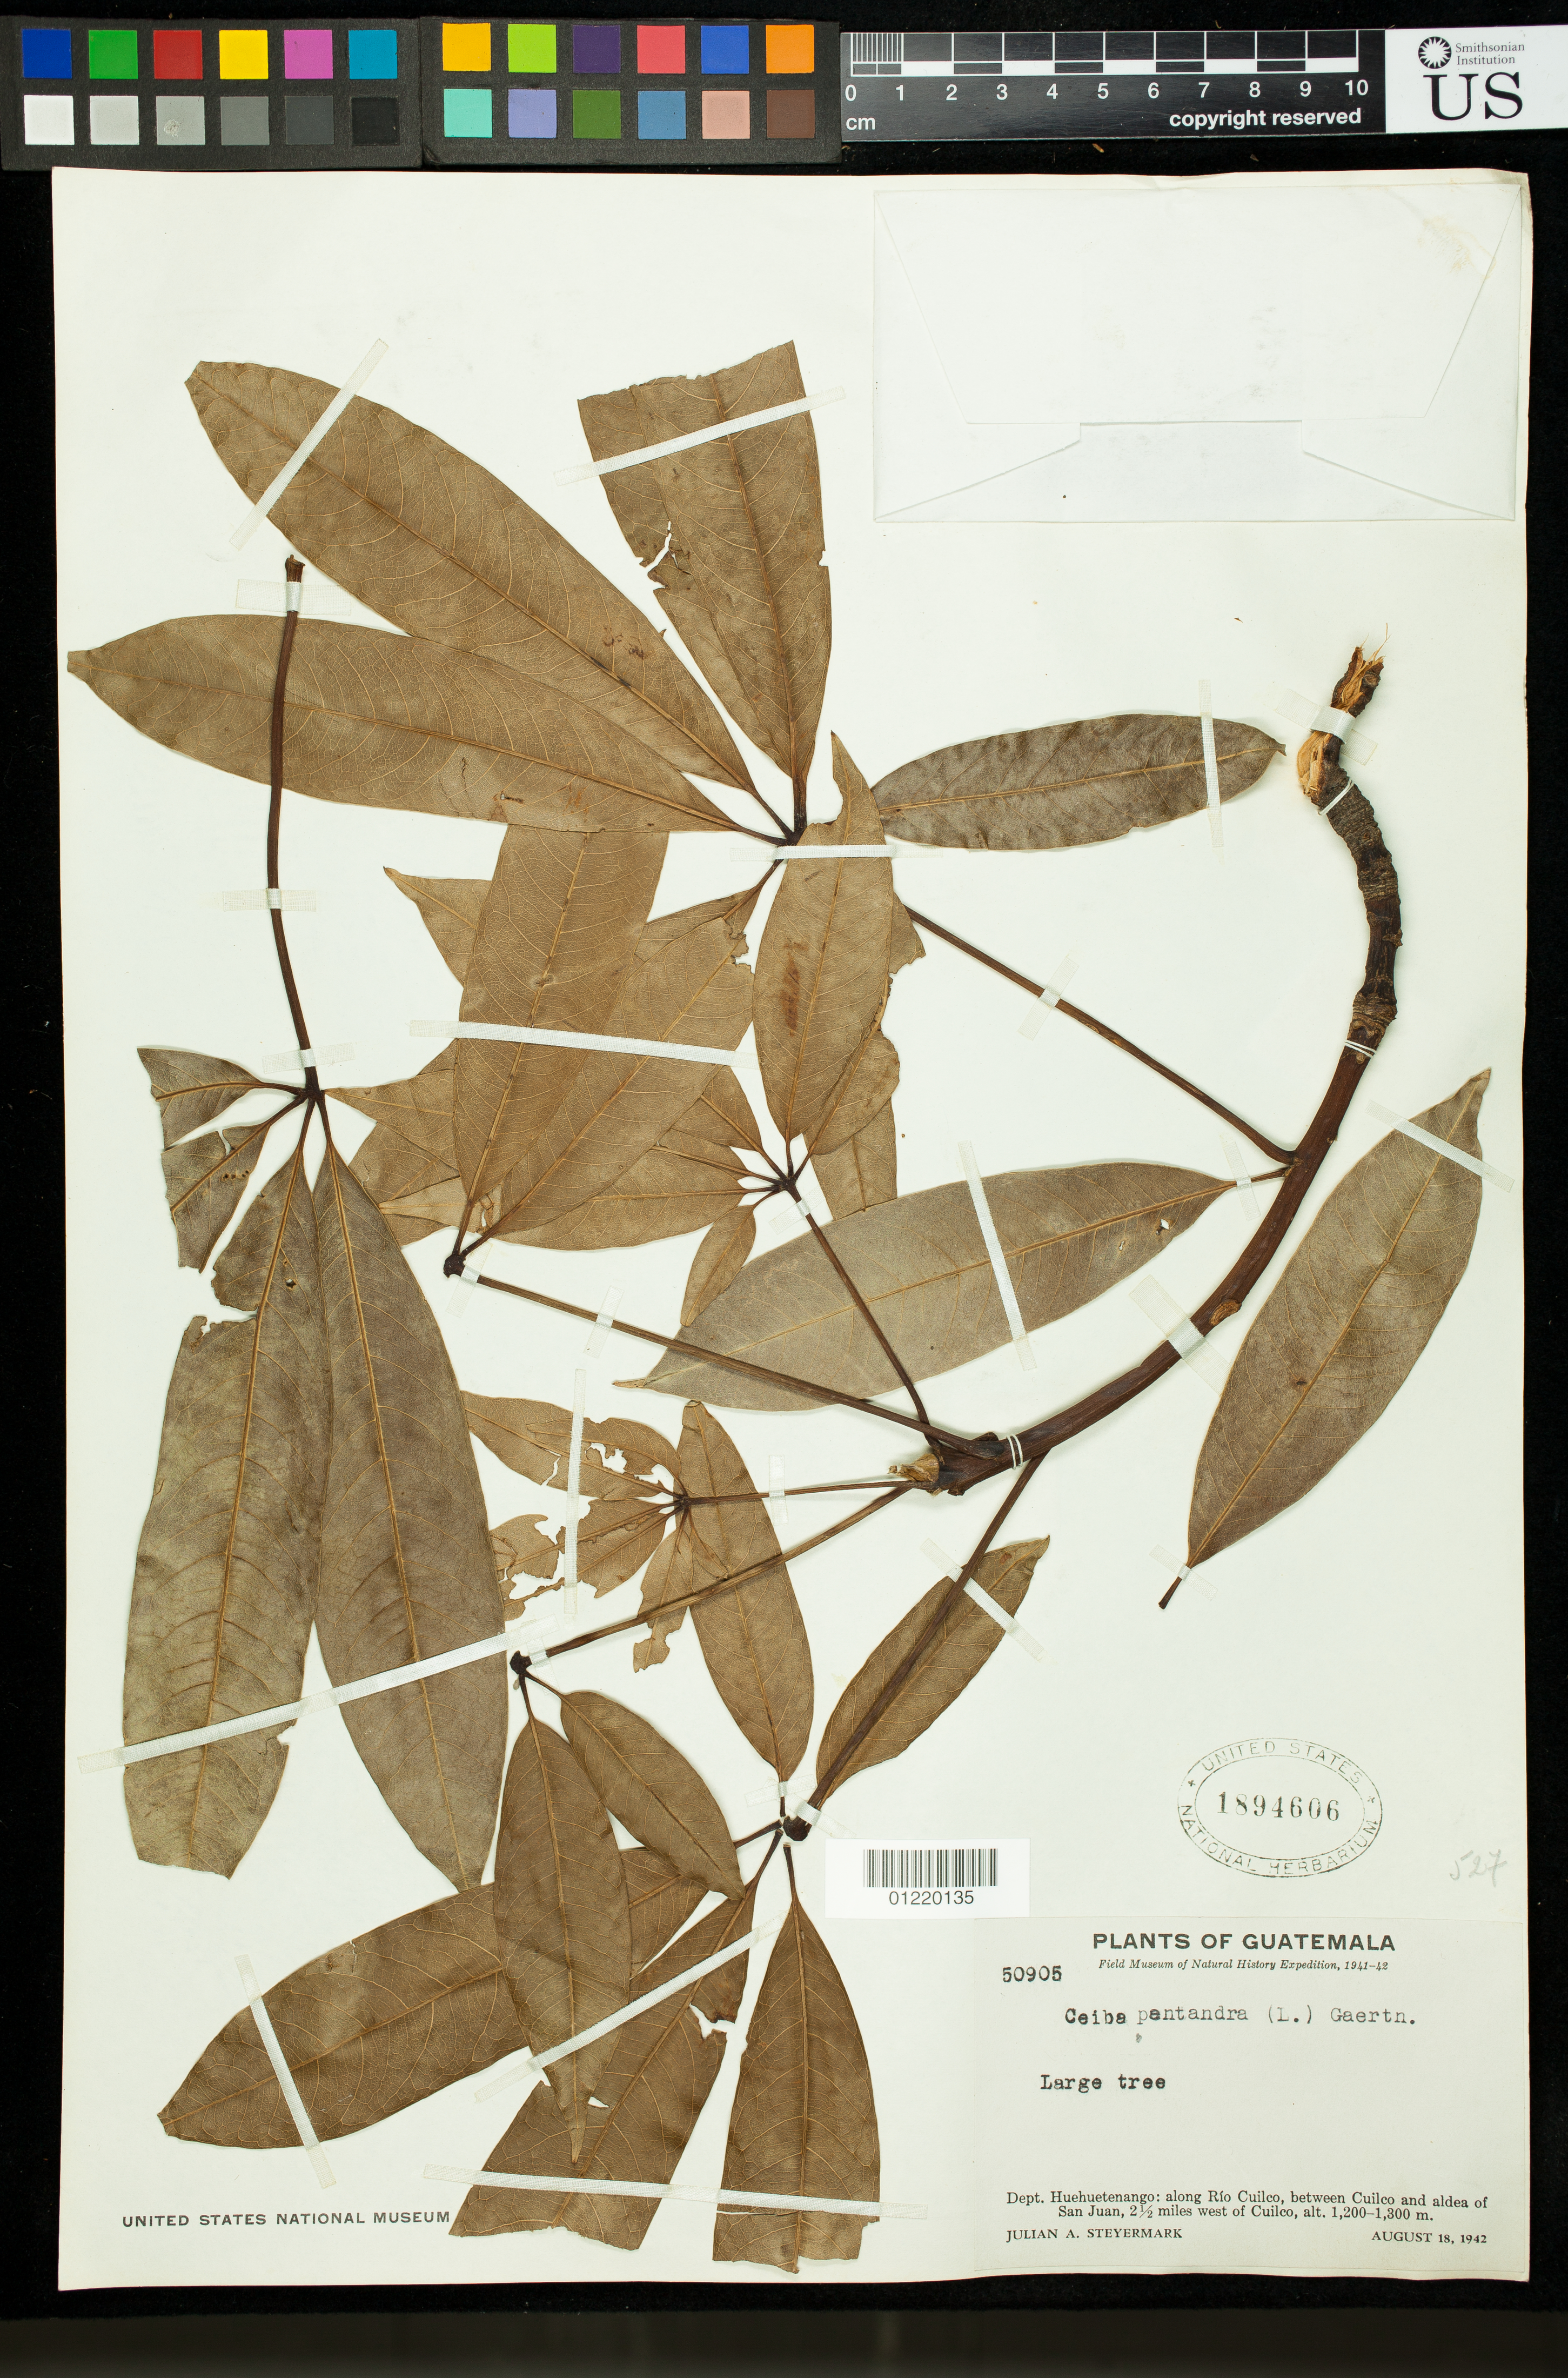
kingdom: Plantae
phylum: Tracheophyta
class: Magnoliopsida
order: Malvales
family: Malvaceae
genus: Ceiba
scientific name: Ceiba parvifolia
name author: Rose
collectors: J. Steyermark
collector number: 50905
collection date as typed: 8/18/1942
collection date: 1942-08-18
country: Guatemala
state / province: Huehuetenango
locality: Along Río Cuilco, between Cuilco and aldea of San Juan, 2½ miles west of Cuilco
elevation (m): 1200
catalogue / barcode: US 1894606